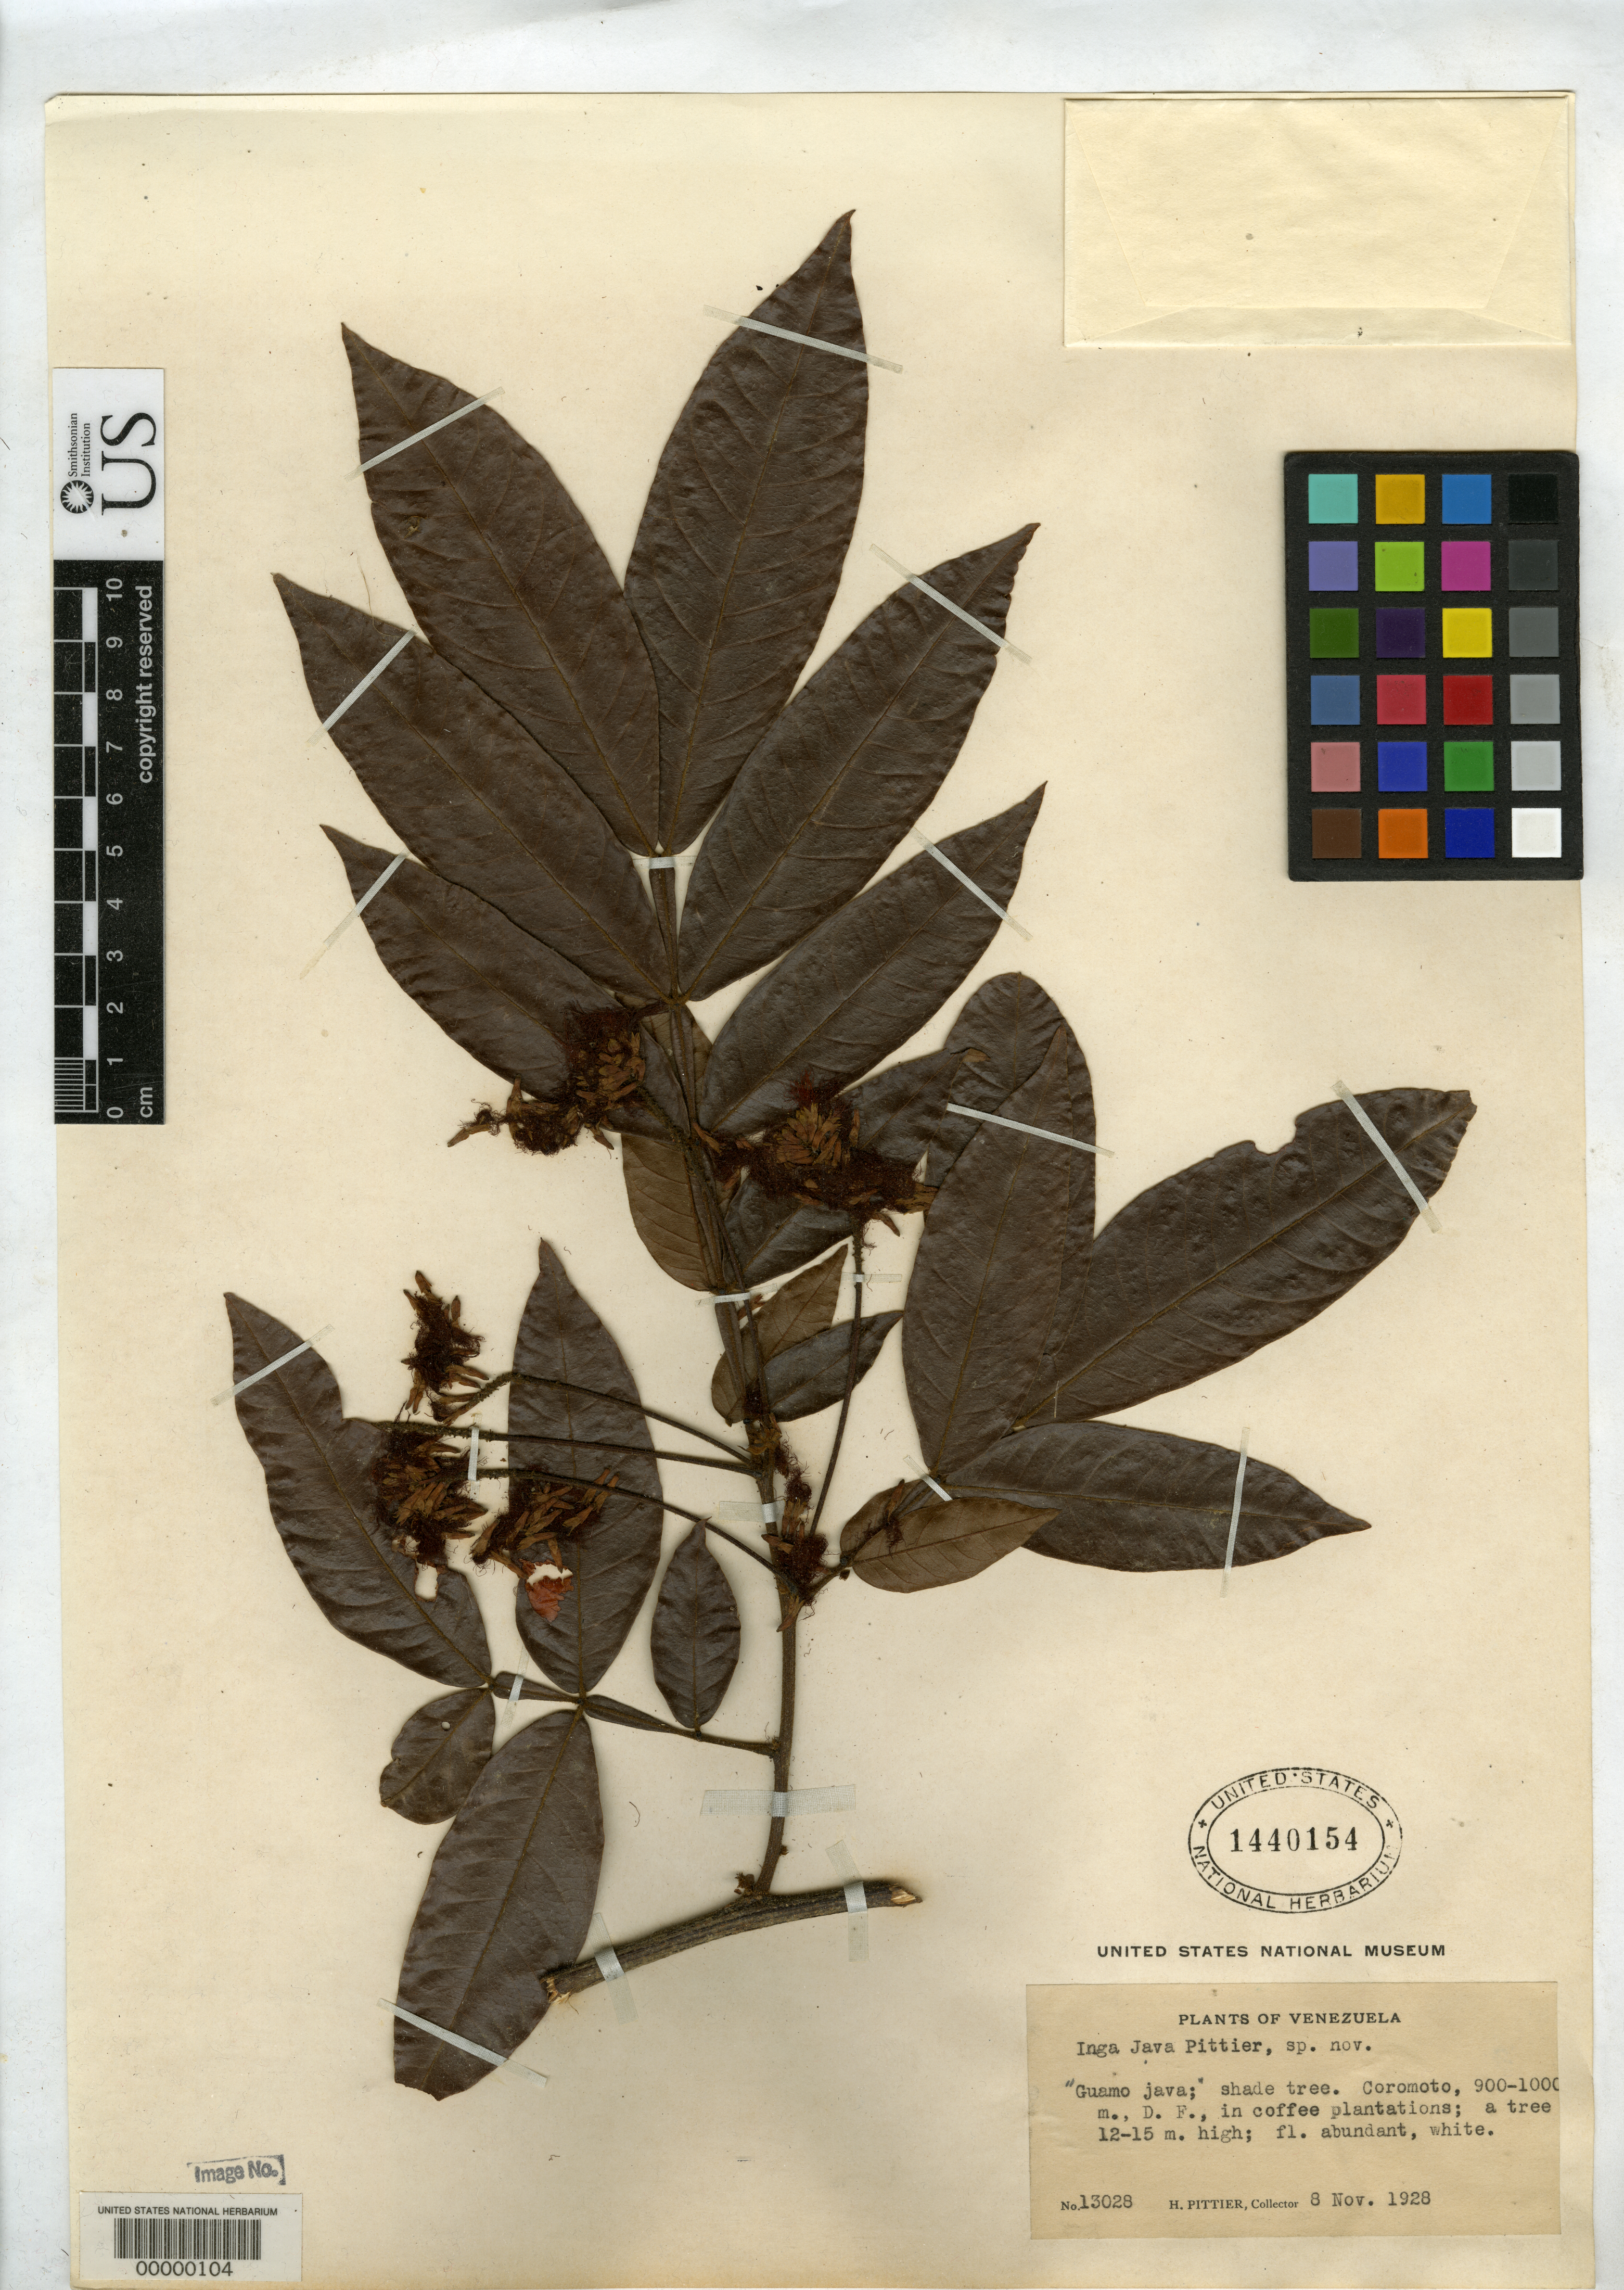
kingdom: Plantae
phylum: Tracheophyta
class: Magnoliopsida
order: Fabales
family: Fabaceae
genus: Inga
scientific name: Inga java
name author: Pittier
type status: Isotype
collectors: H. F. Pittier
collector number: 13028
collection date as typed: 08 Nov 1928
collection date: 1928-11-08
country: Venezuela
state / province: Distrito Federal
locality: Coromoto.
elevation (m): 900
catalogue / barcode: US 1440154